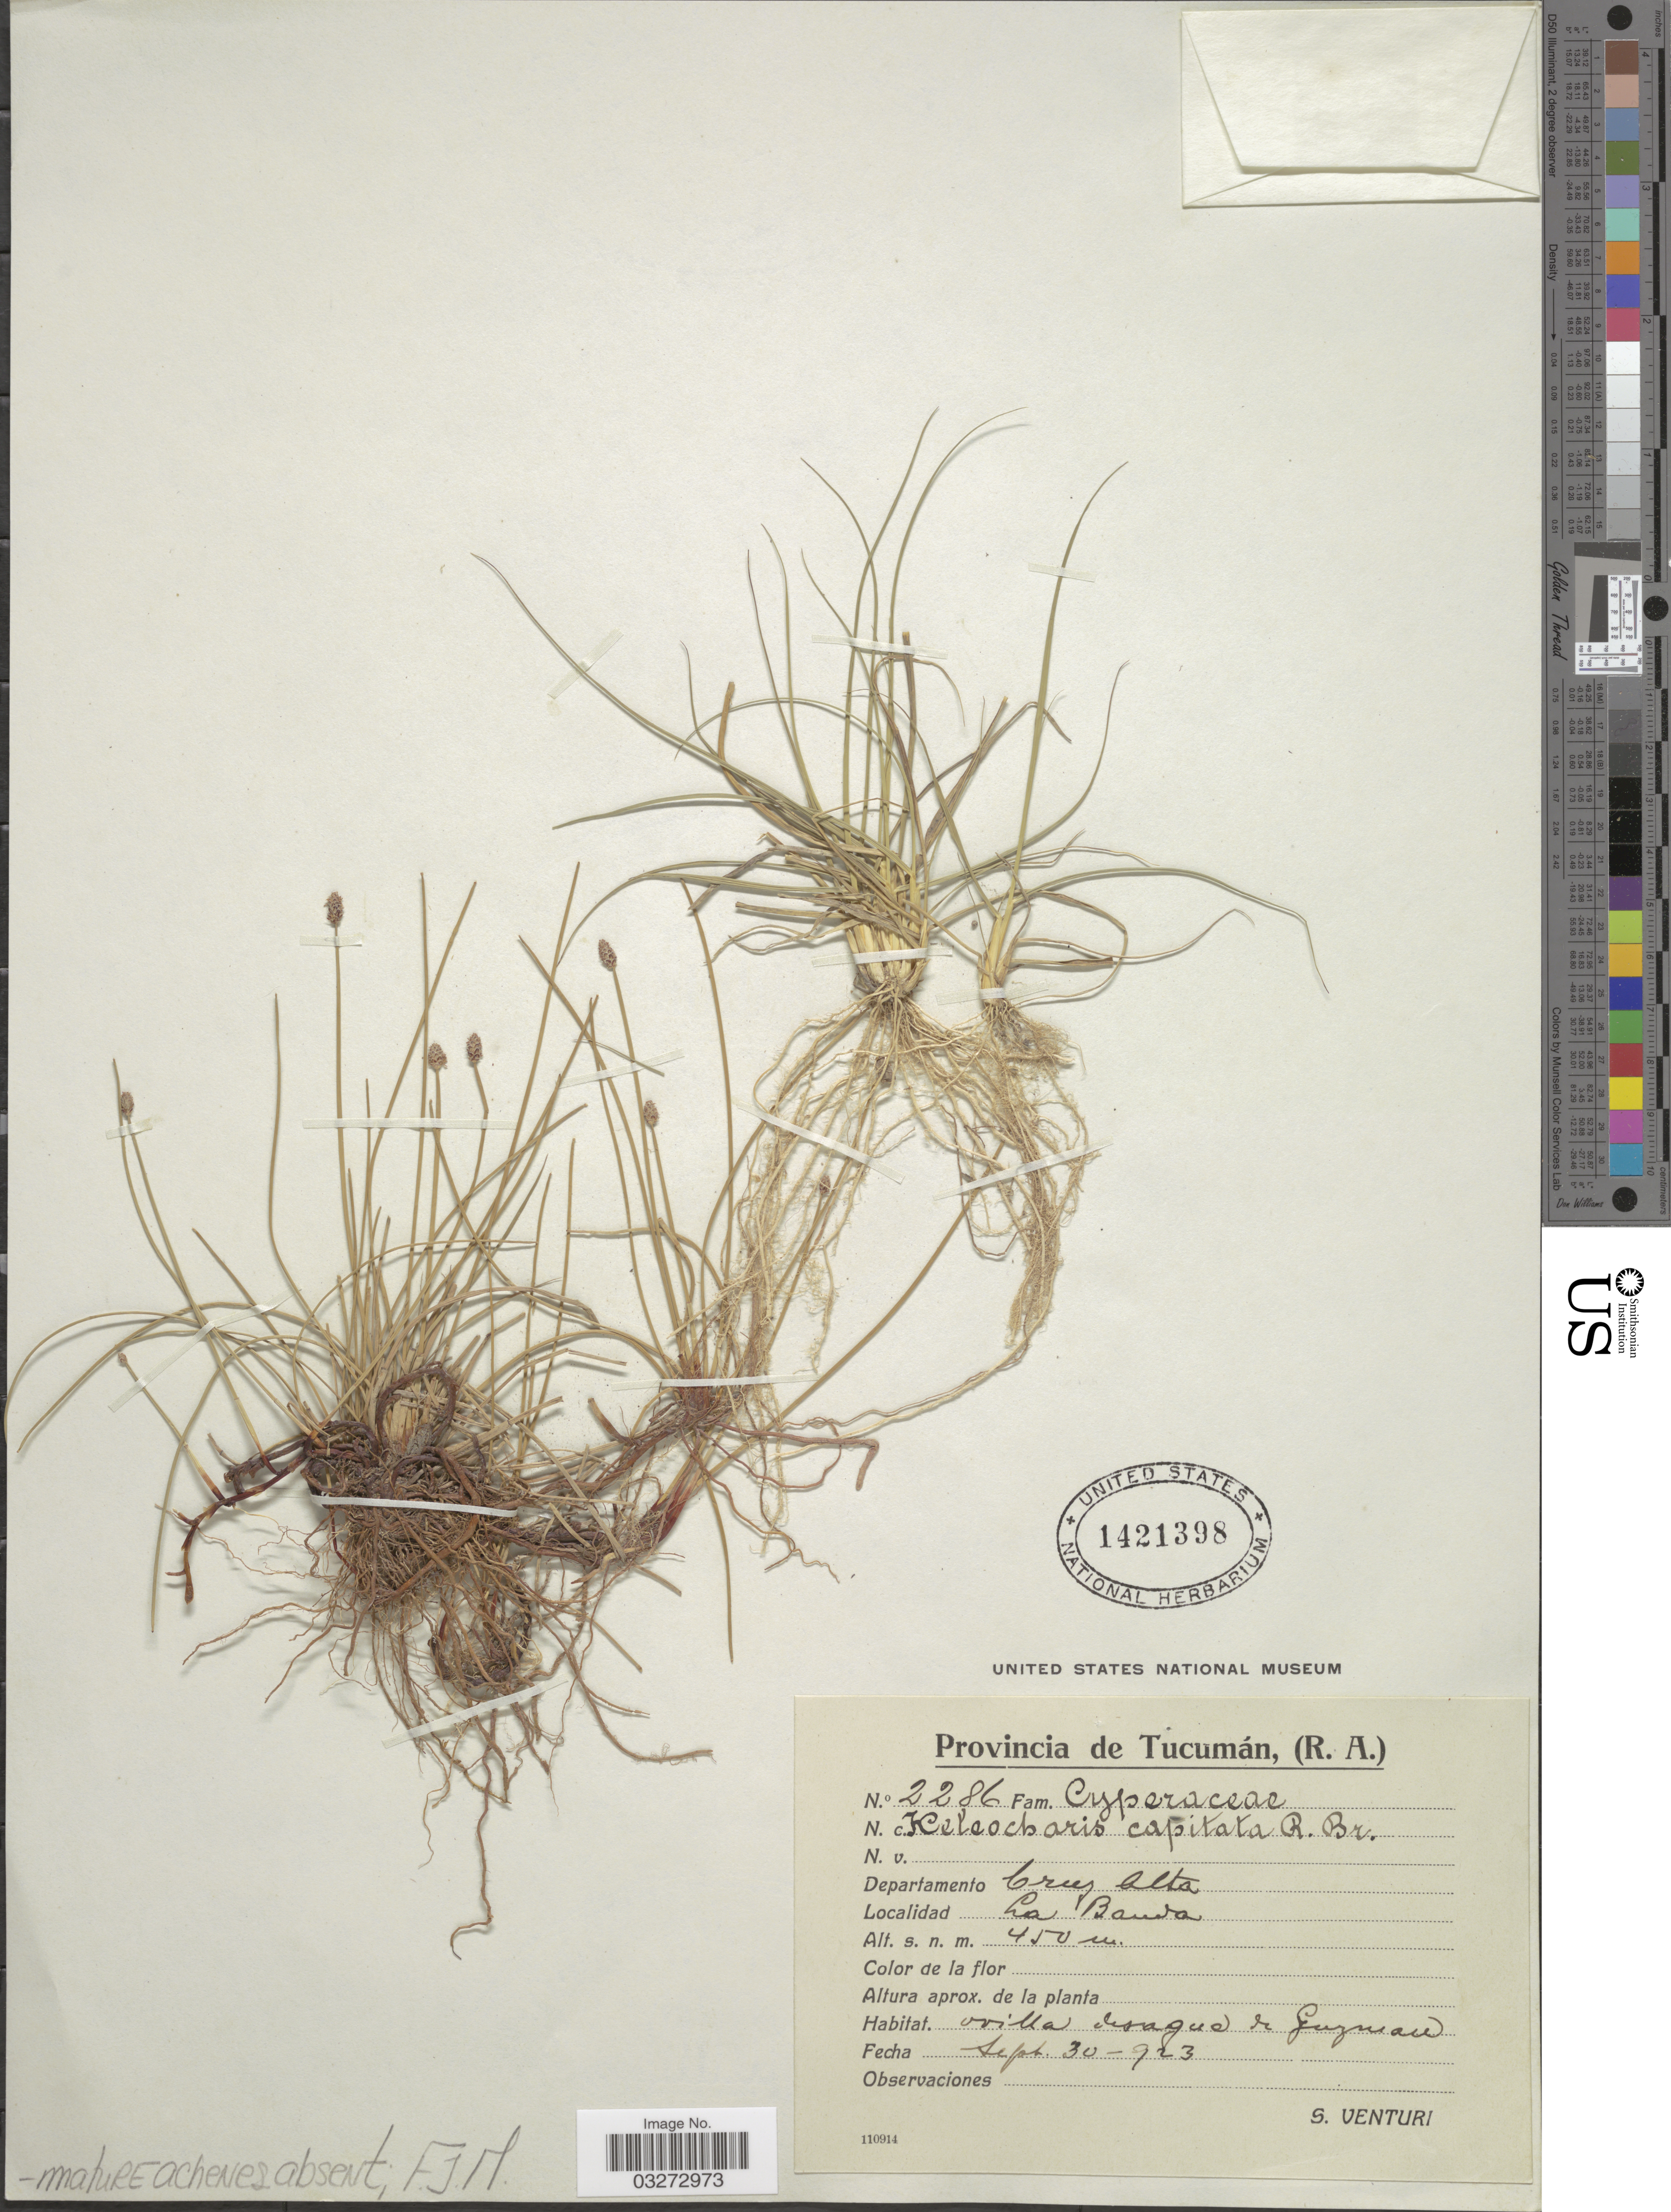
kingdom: Plantae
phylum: Tracheophyta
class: Liliopsida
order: Poales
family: Cyperaceae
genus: Eleocharis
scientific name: Eleocharis sp.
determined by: Strong, Mark T., (BOT), Smithsonian Institution - National Museum of Natural History (UNITED STATES)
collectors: S. Venturi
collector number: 2286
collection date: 1923-09-30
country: Argentina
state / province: Tucuman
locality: Departamento Cruz Alta. La Banda.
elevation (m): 450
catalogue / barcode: US 1421398